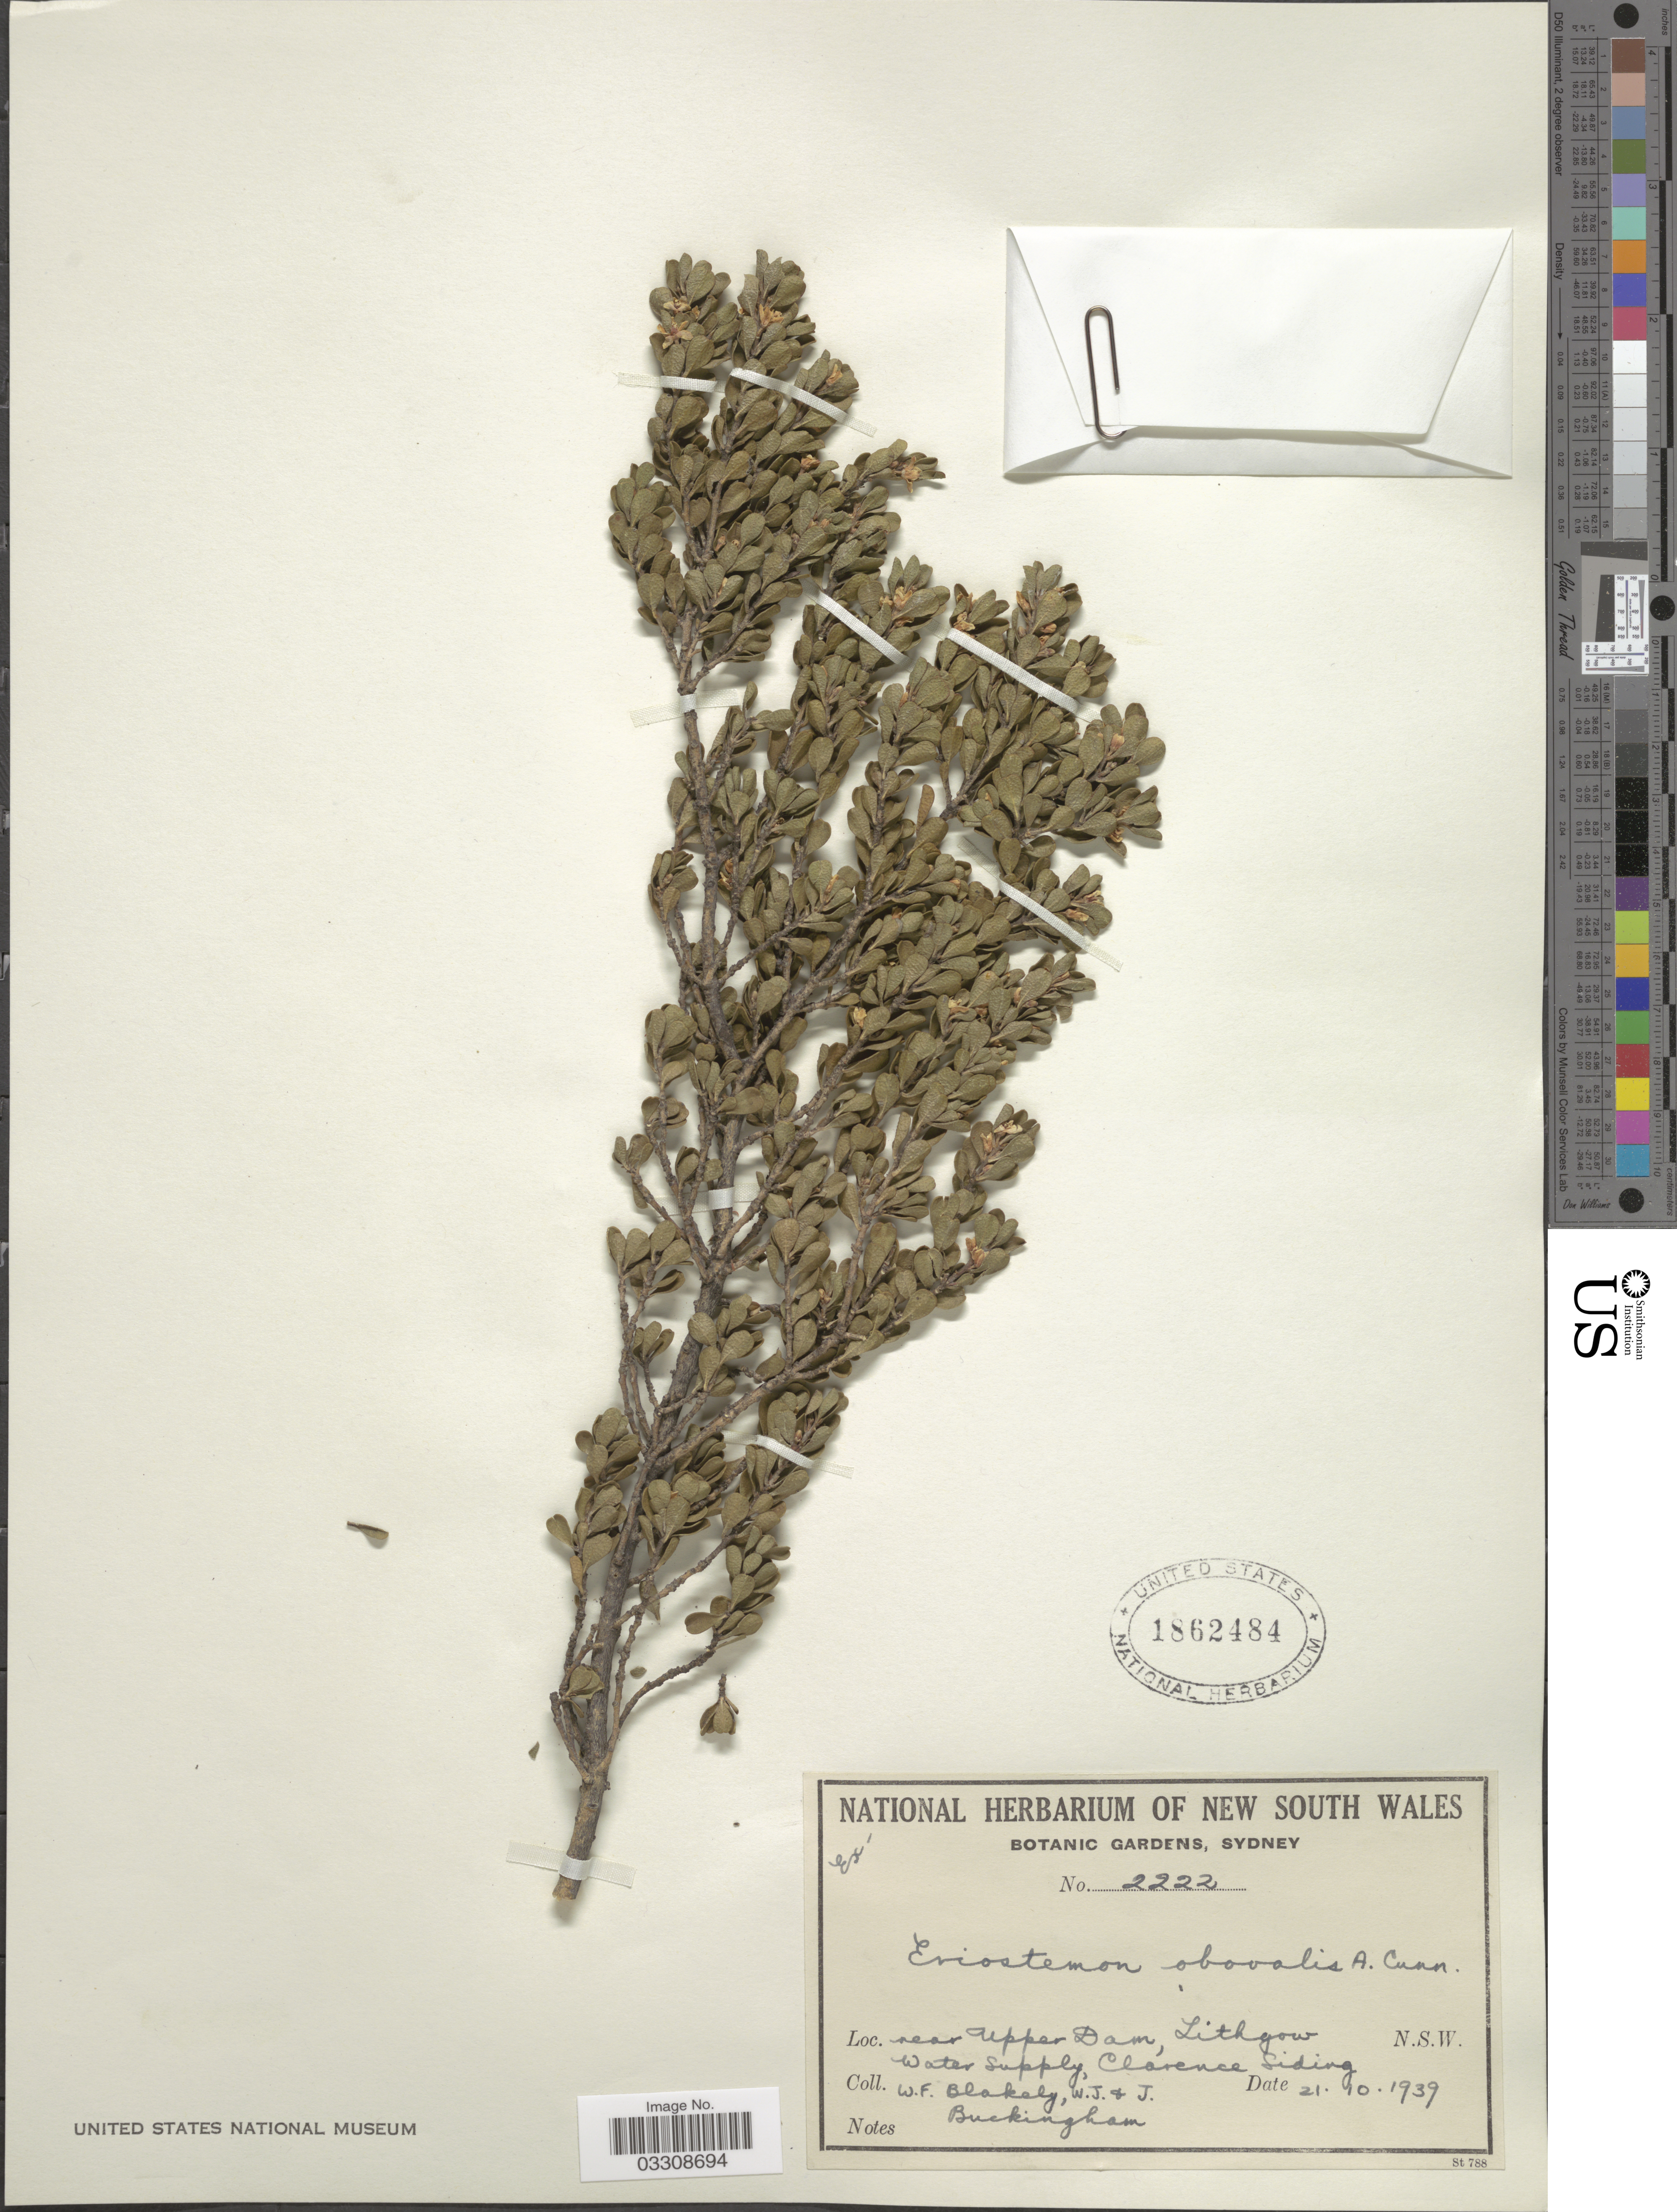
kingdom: Plantae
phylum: Tracheophyta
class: Magnoliopsida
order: Sapindales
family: Rutaceae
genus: Eriostemon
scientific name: Eriostemon obovalis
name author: A. Cunn.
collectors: W. Blakely, W. Buckingham & J. Buckingham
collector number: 2222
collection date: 1939-10-21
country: Australia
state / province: New South Wales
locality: Near Upper Dam, Lithgow Water Supply, Clarence Siding.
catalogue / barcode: US 1862484